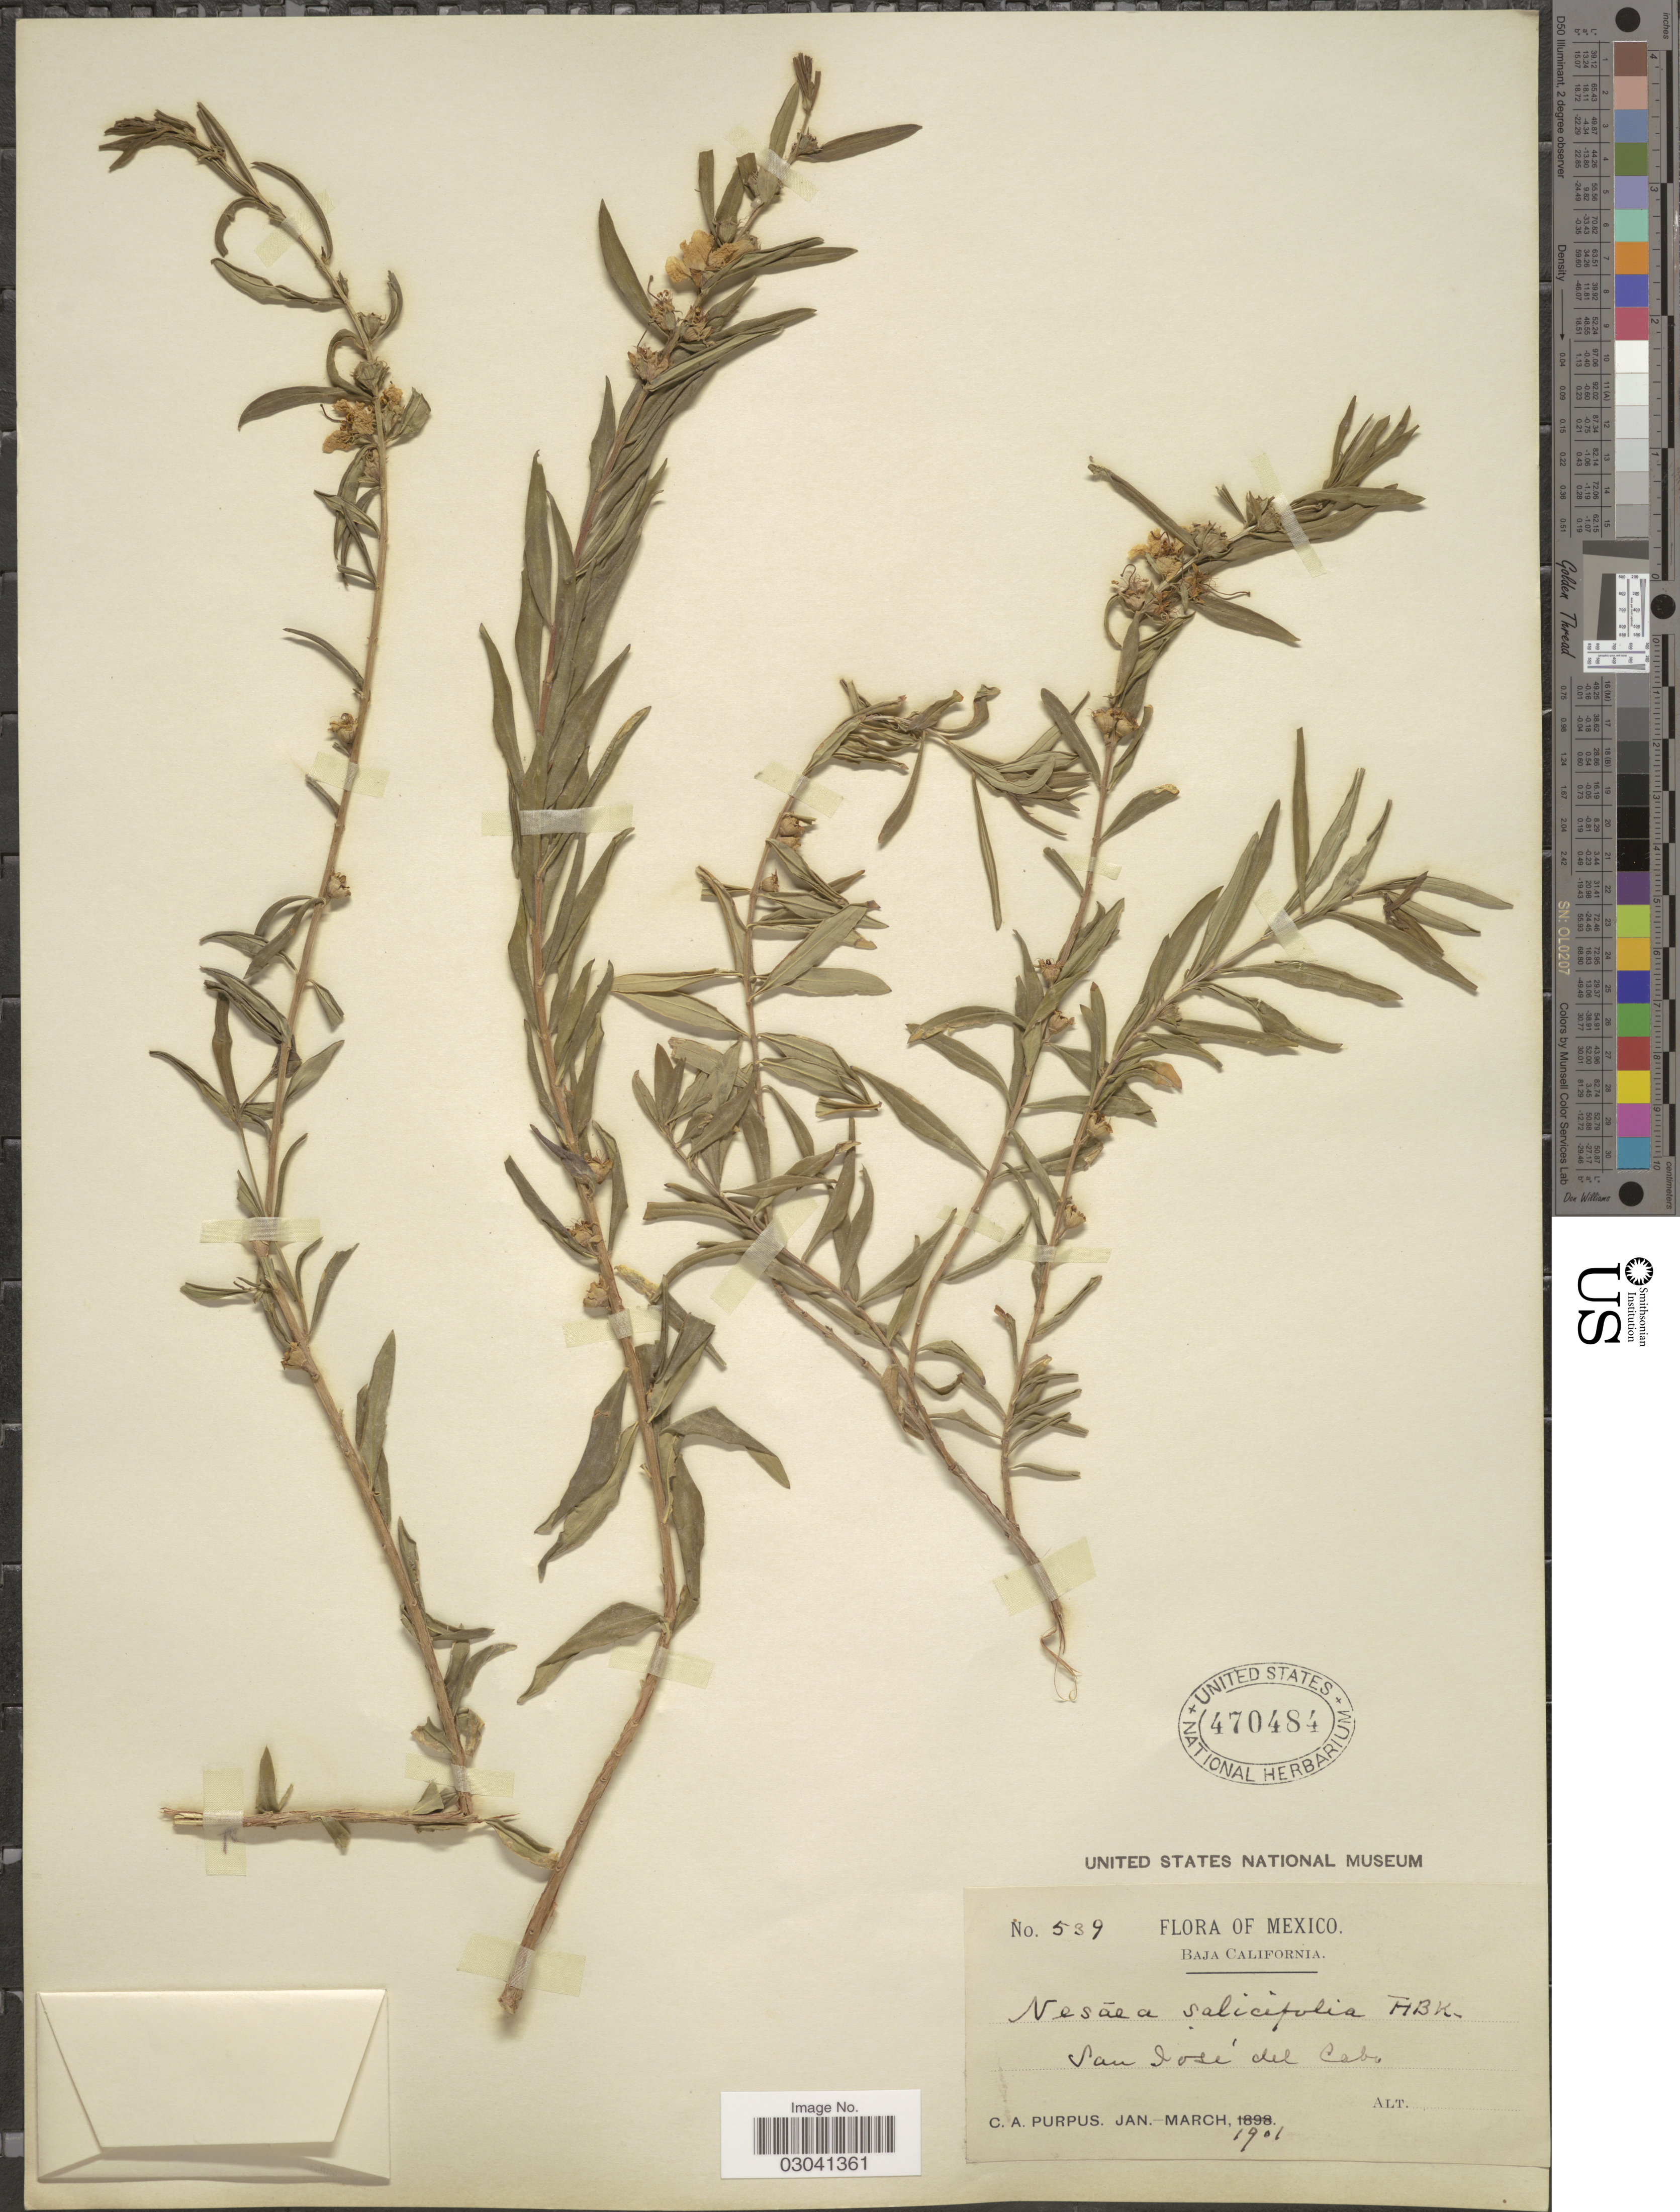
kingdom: Plantae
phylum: Tracheophyta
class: Magnoliopsida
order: Myrtales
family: Lythraceae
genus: Heimia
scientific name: Heimia salicifolia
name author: Link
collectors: C. A. Purpus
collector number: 539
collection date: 1901-01/1901-03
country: Mexico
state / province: Baja California Sur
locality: San José del Cabo.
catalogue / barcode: US 470484